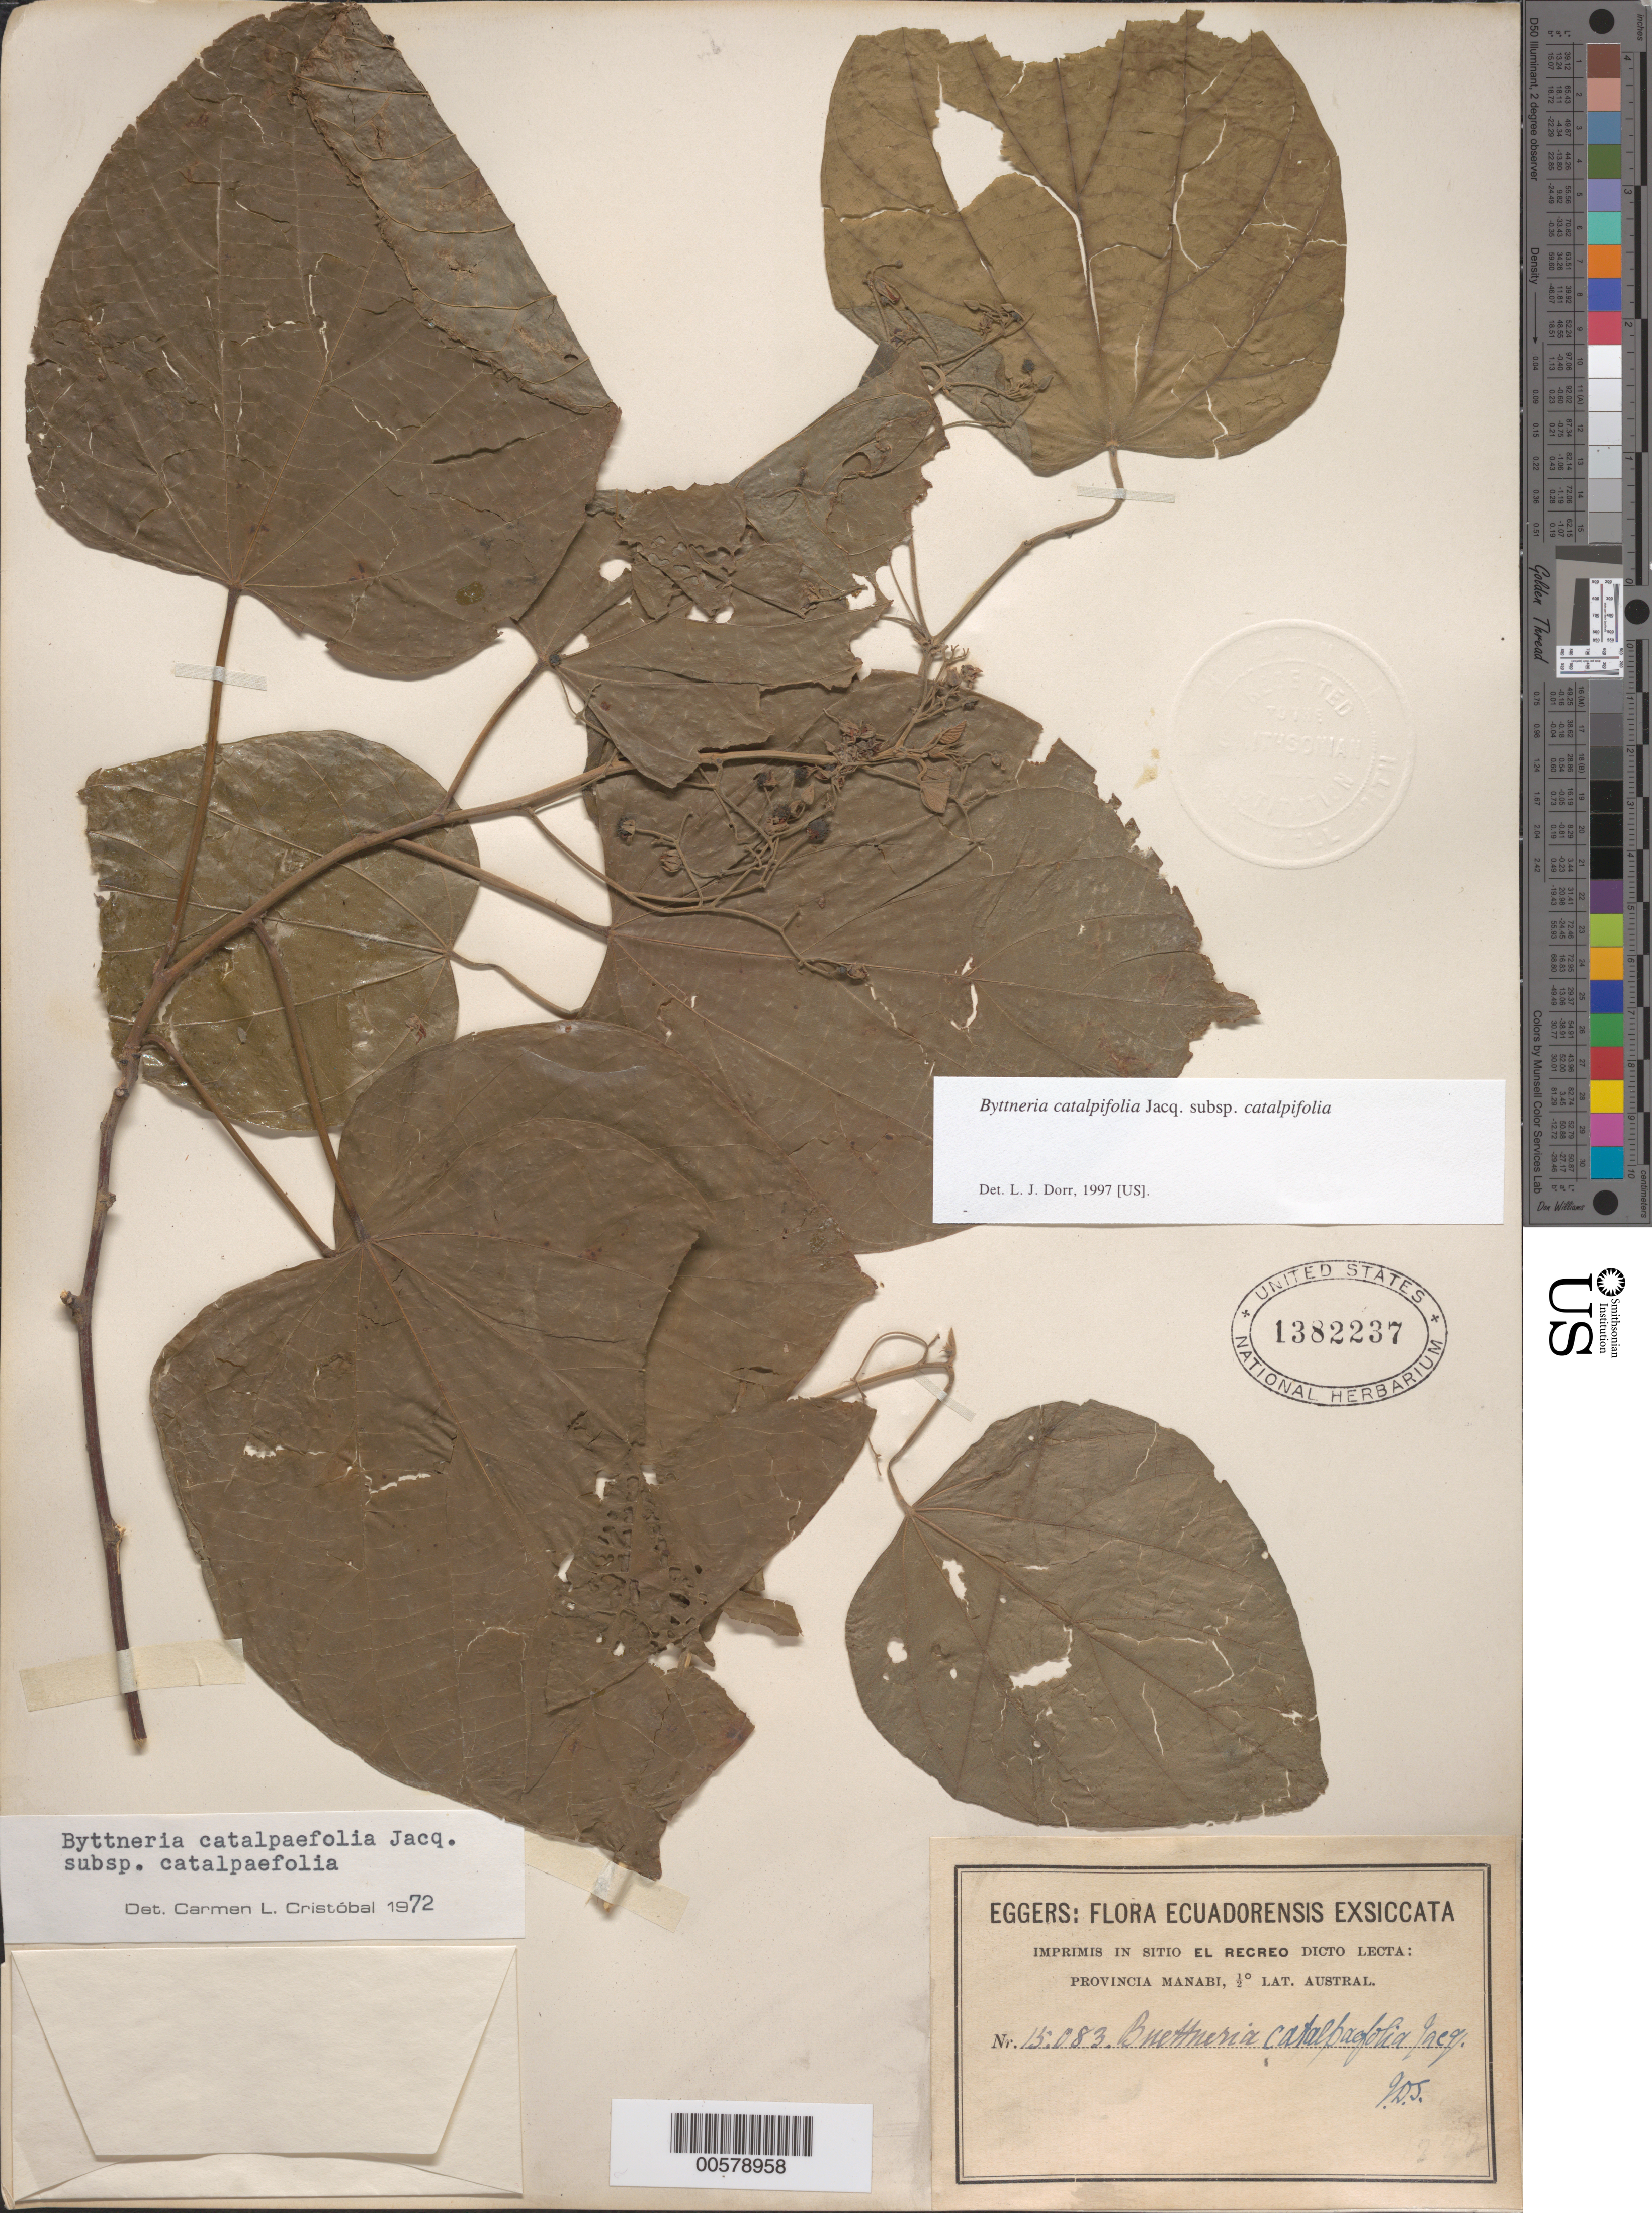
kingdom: Plantae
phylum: Tracheophyta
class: Magnoliopsida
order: Malvales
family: Malvaceae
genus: Byttneria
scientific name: Byttneria catalpifolia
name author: Jacq.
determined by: Cristóbal, C. L.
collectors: H. F. A. von Eggers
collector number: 15083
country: Ecuador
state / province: Manabí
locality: Imprimis in sitio El Recreo dicto lecta: Provincia Manabi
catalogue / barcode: US 1382237